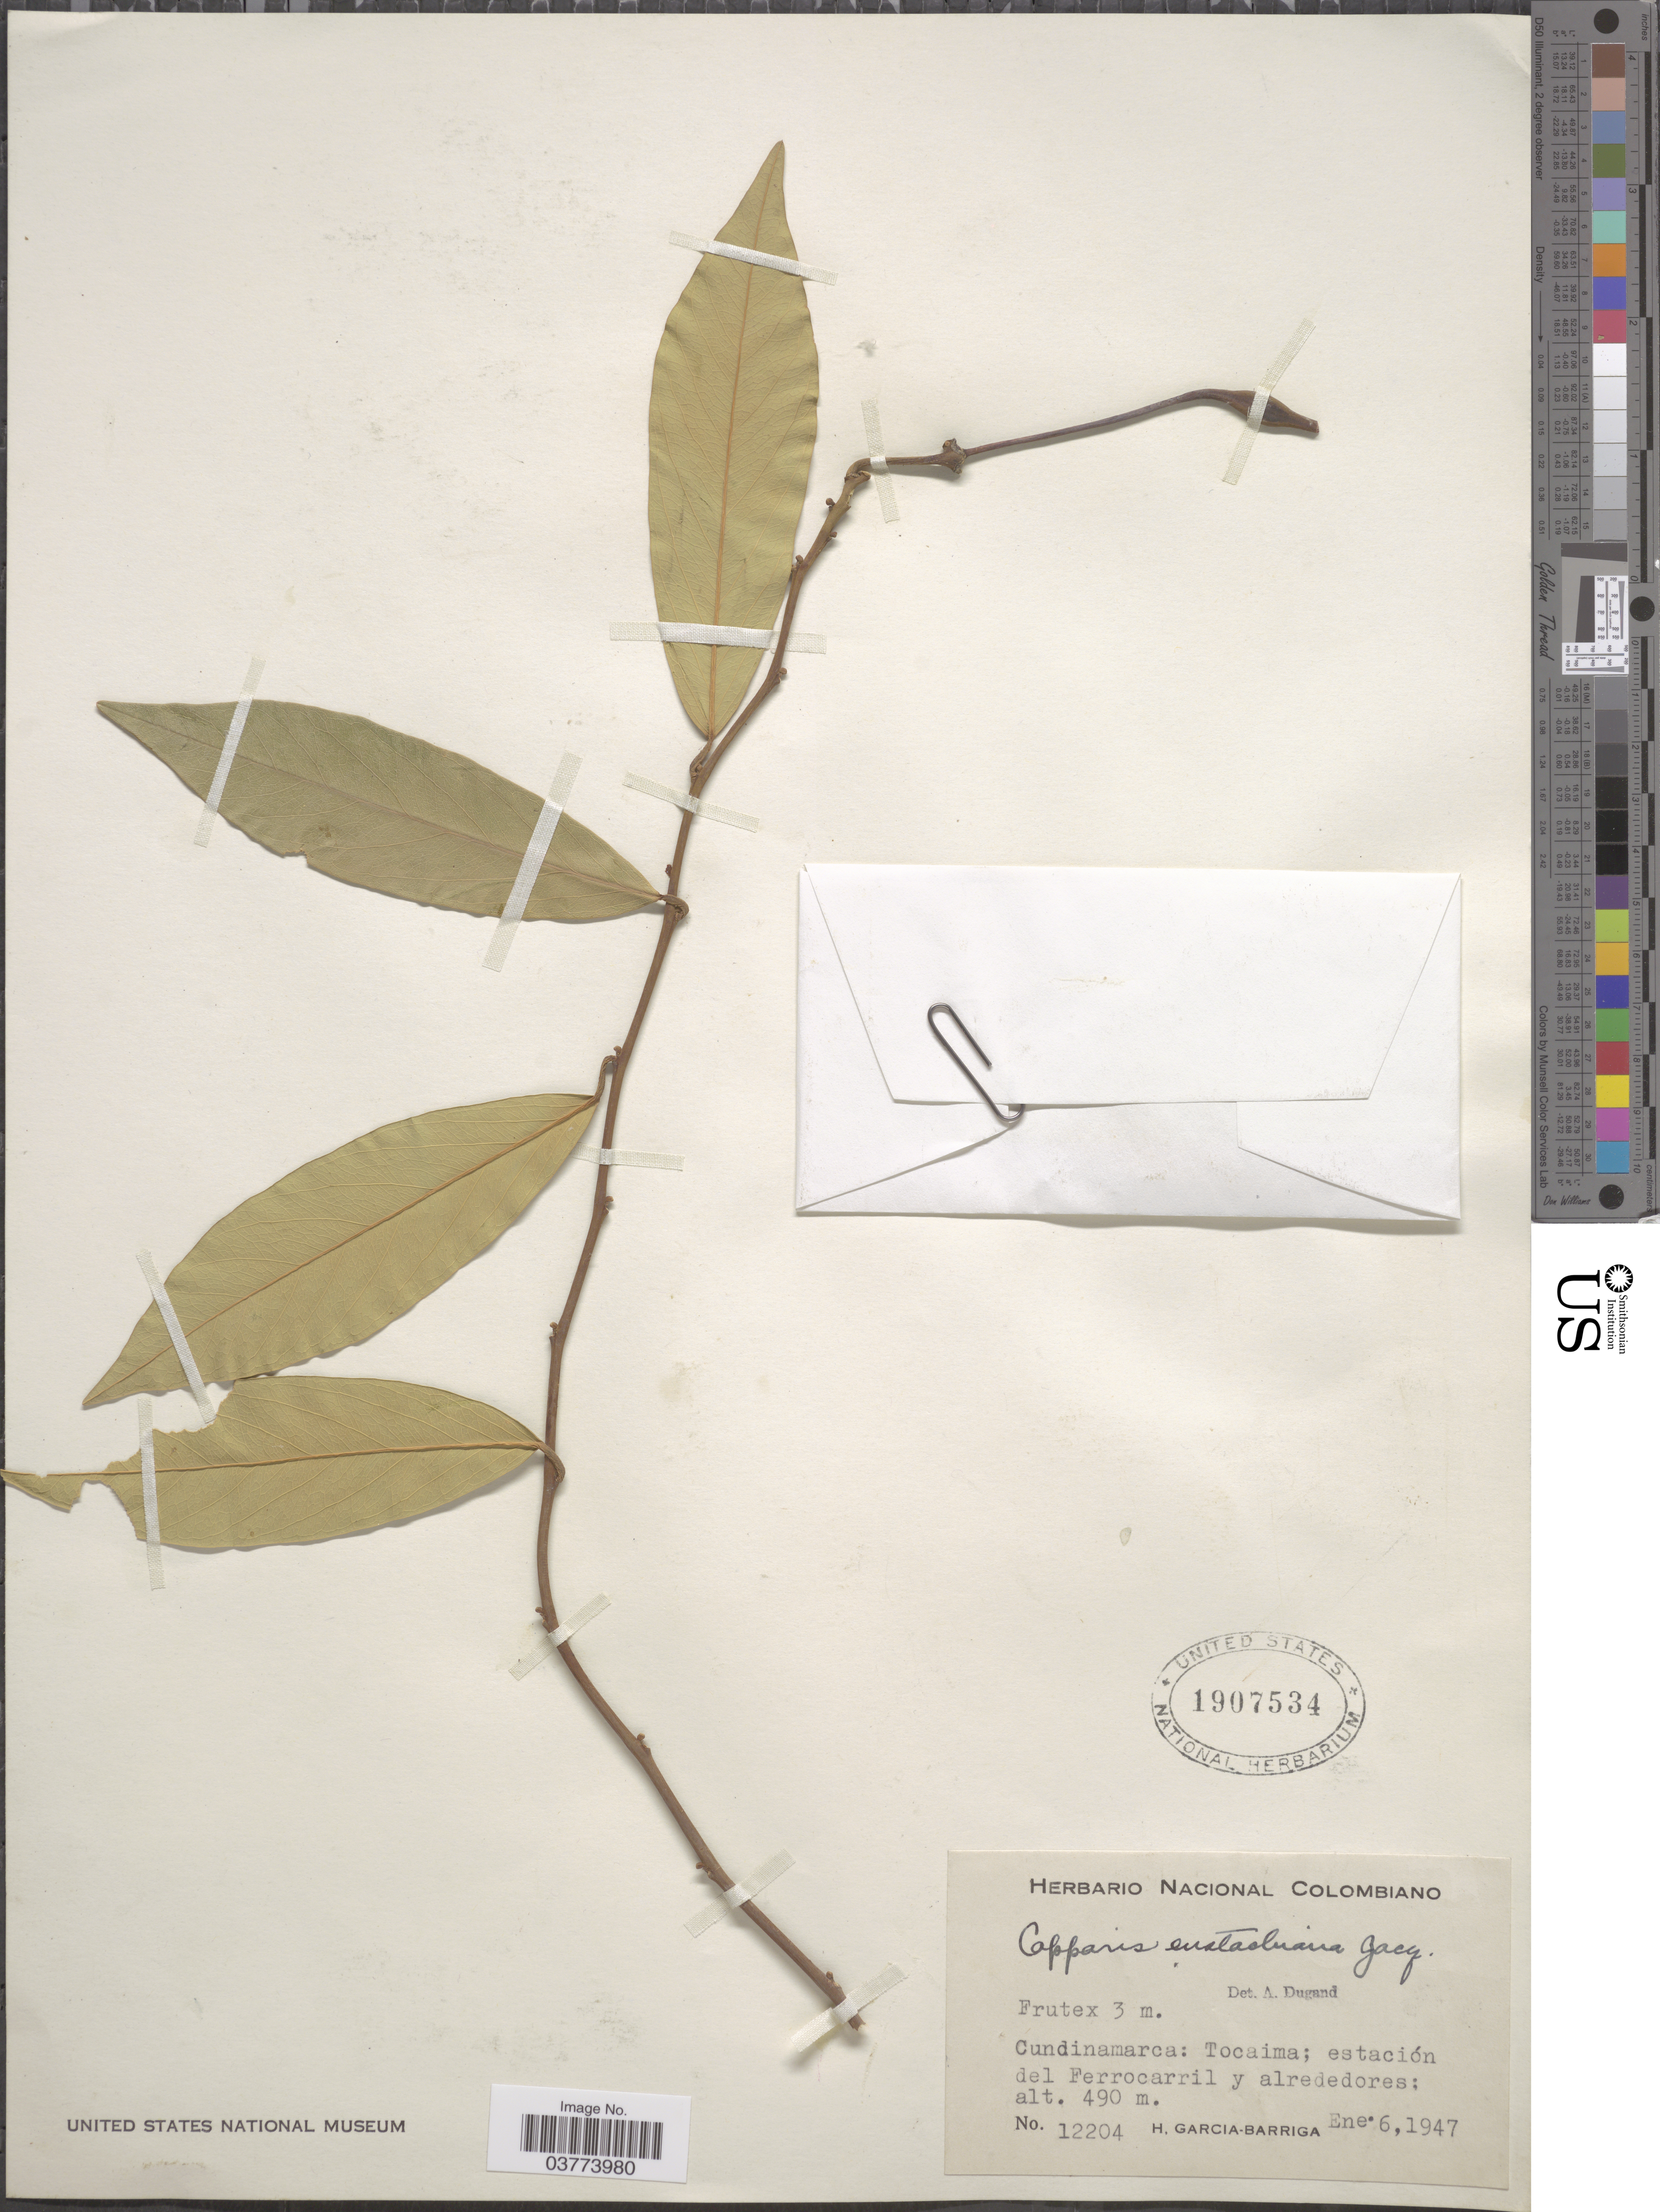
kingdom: Plantae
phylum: Tracheophyta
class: Magnoliopsida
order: Brassicales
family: Capparaceae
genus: Cynophalla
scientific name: Cynophalla polyantha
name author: (Triana & Planch.) Cornejo & Iltis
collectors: H. García Barriga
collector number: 12204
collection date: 1947-01-06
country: Colombia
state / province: Cundinamarca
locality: Tocaima; estación del Ferrocarril y alrededores.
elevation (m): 490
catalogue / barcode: US 1907534